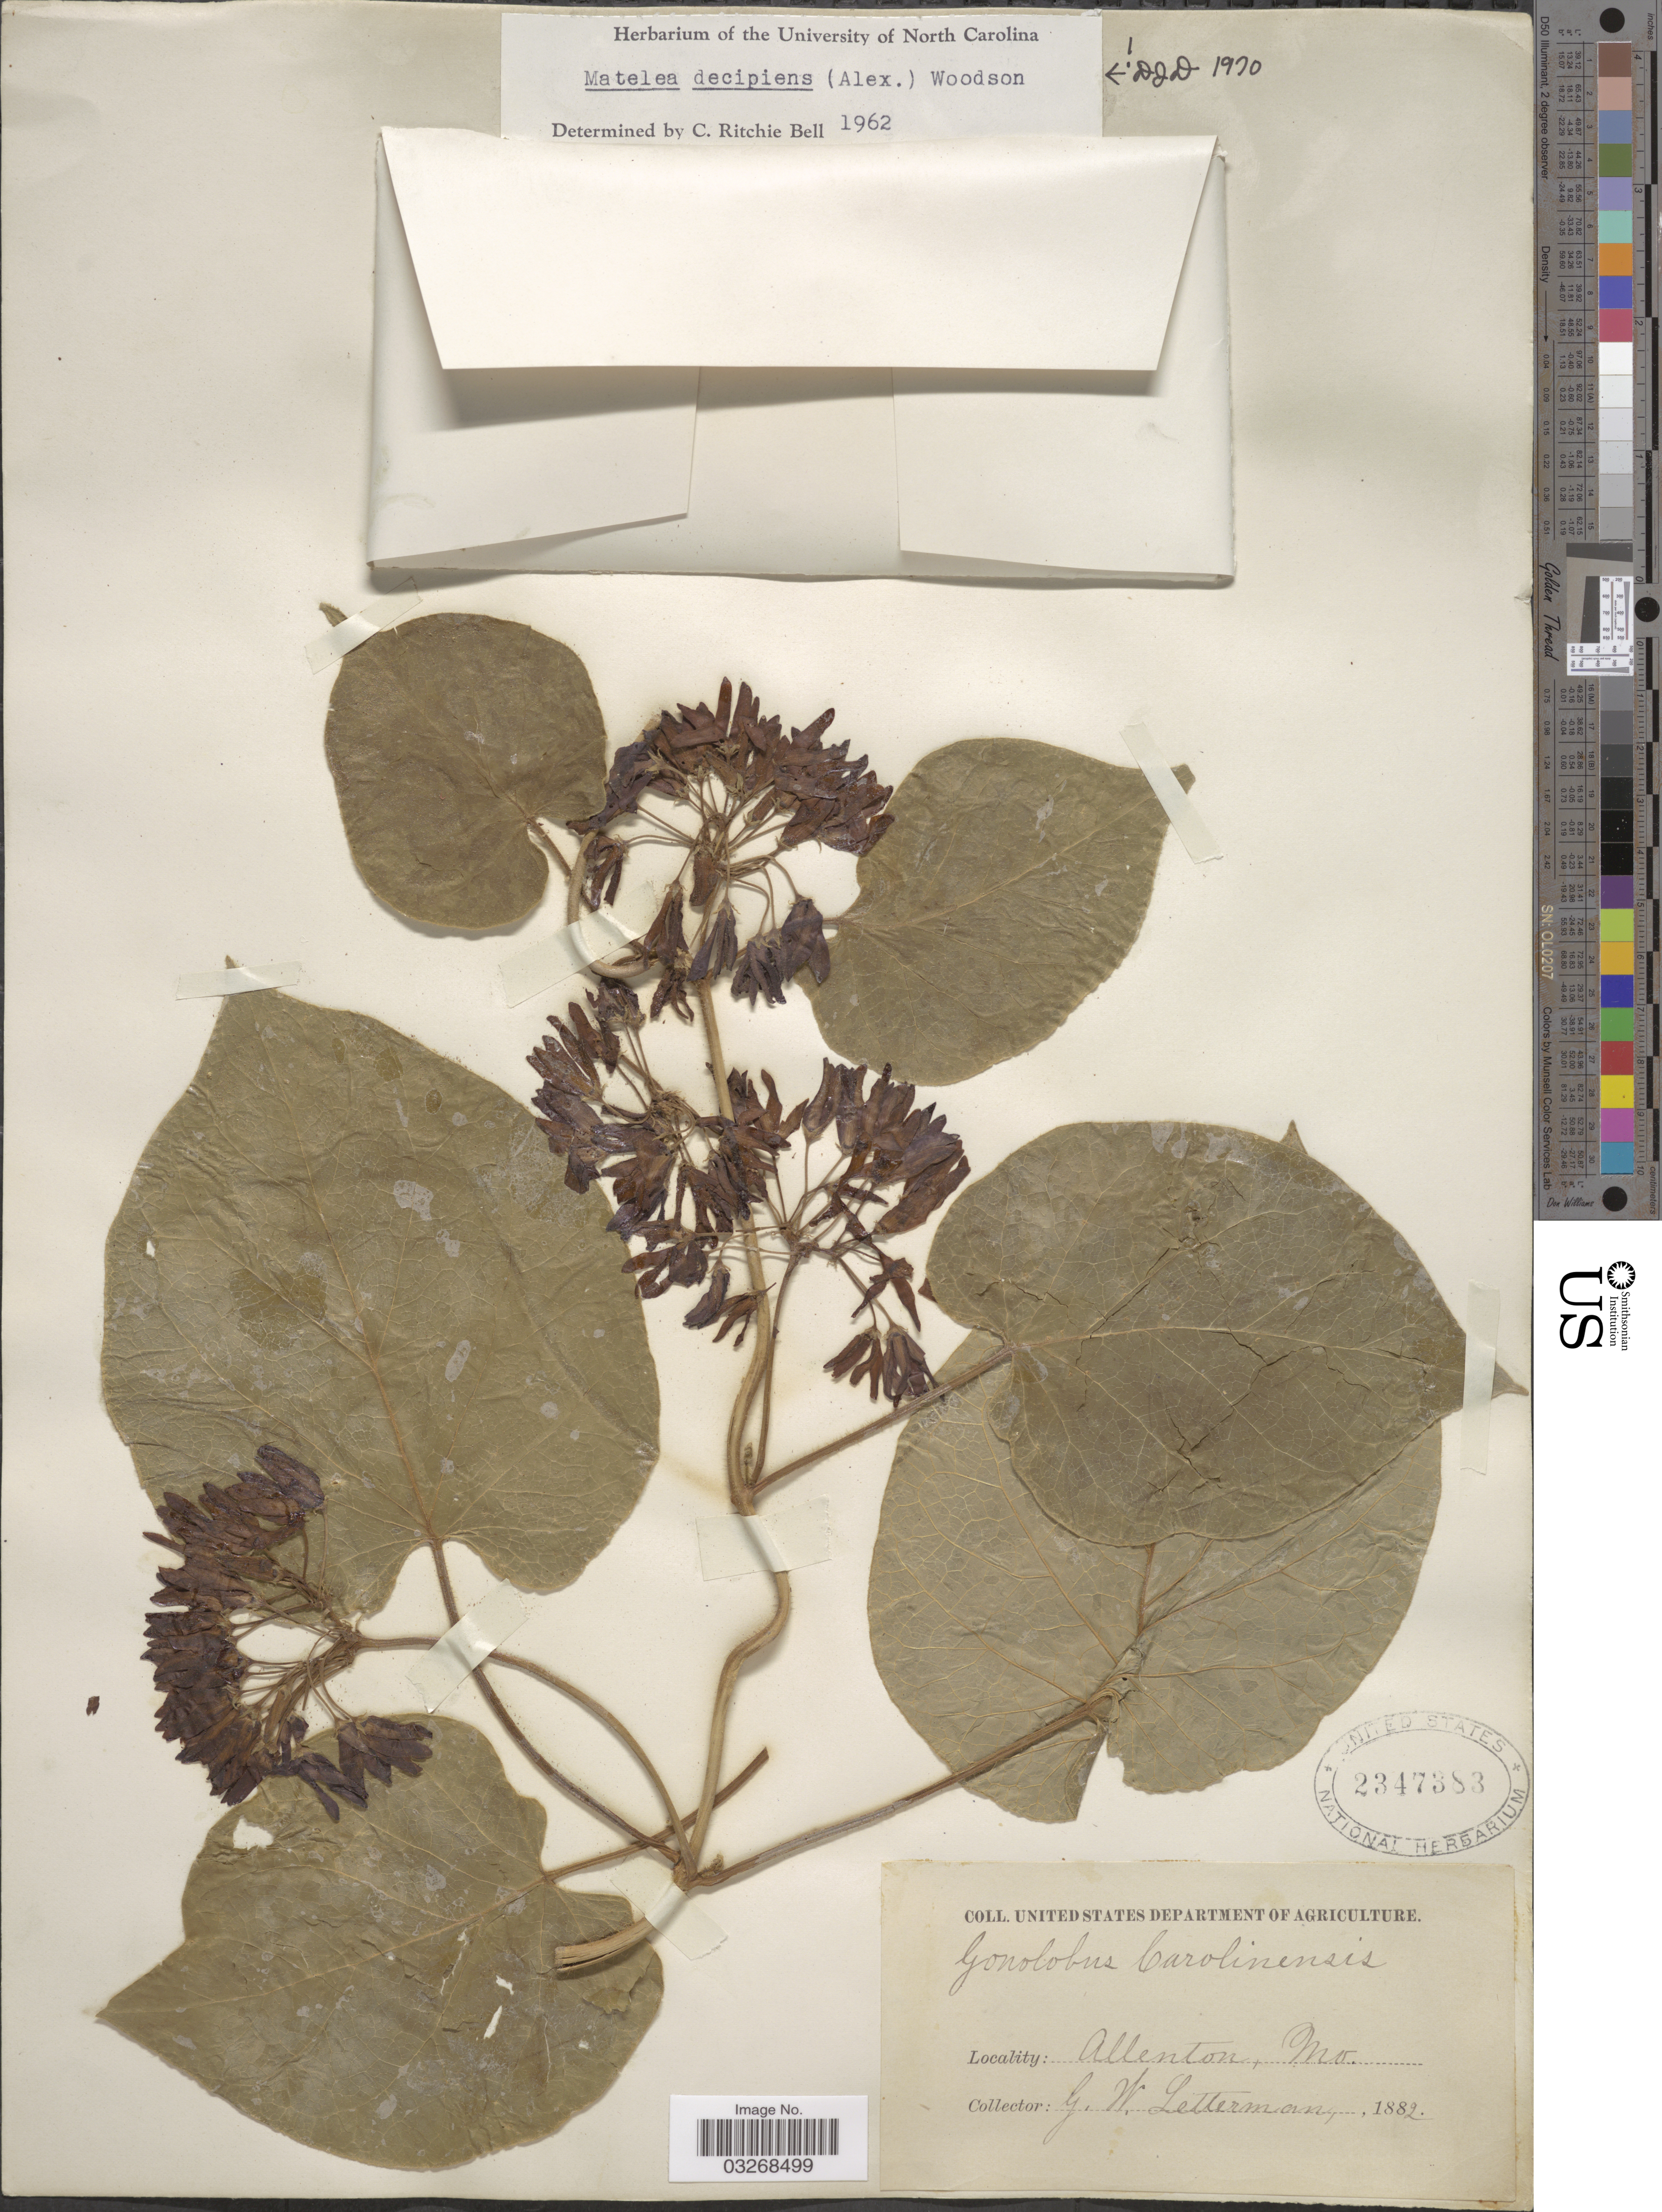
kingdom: Plantae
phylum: Tracheophyta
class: Magnoliopsida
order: Gentianales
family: Apocynaceae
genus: Matelea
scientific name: Matelea decipiens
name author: (Alexander) Woodson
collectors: G. W. Letterman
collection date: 1882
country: United States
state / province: Missouri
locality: Allenton, Mo.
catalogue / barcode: US 2347383